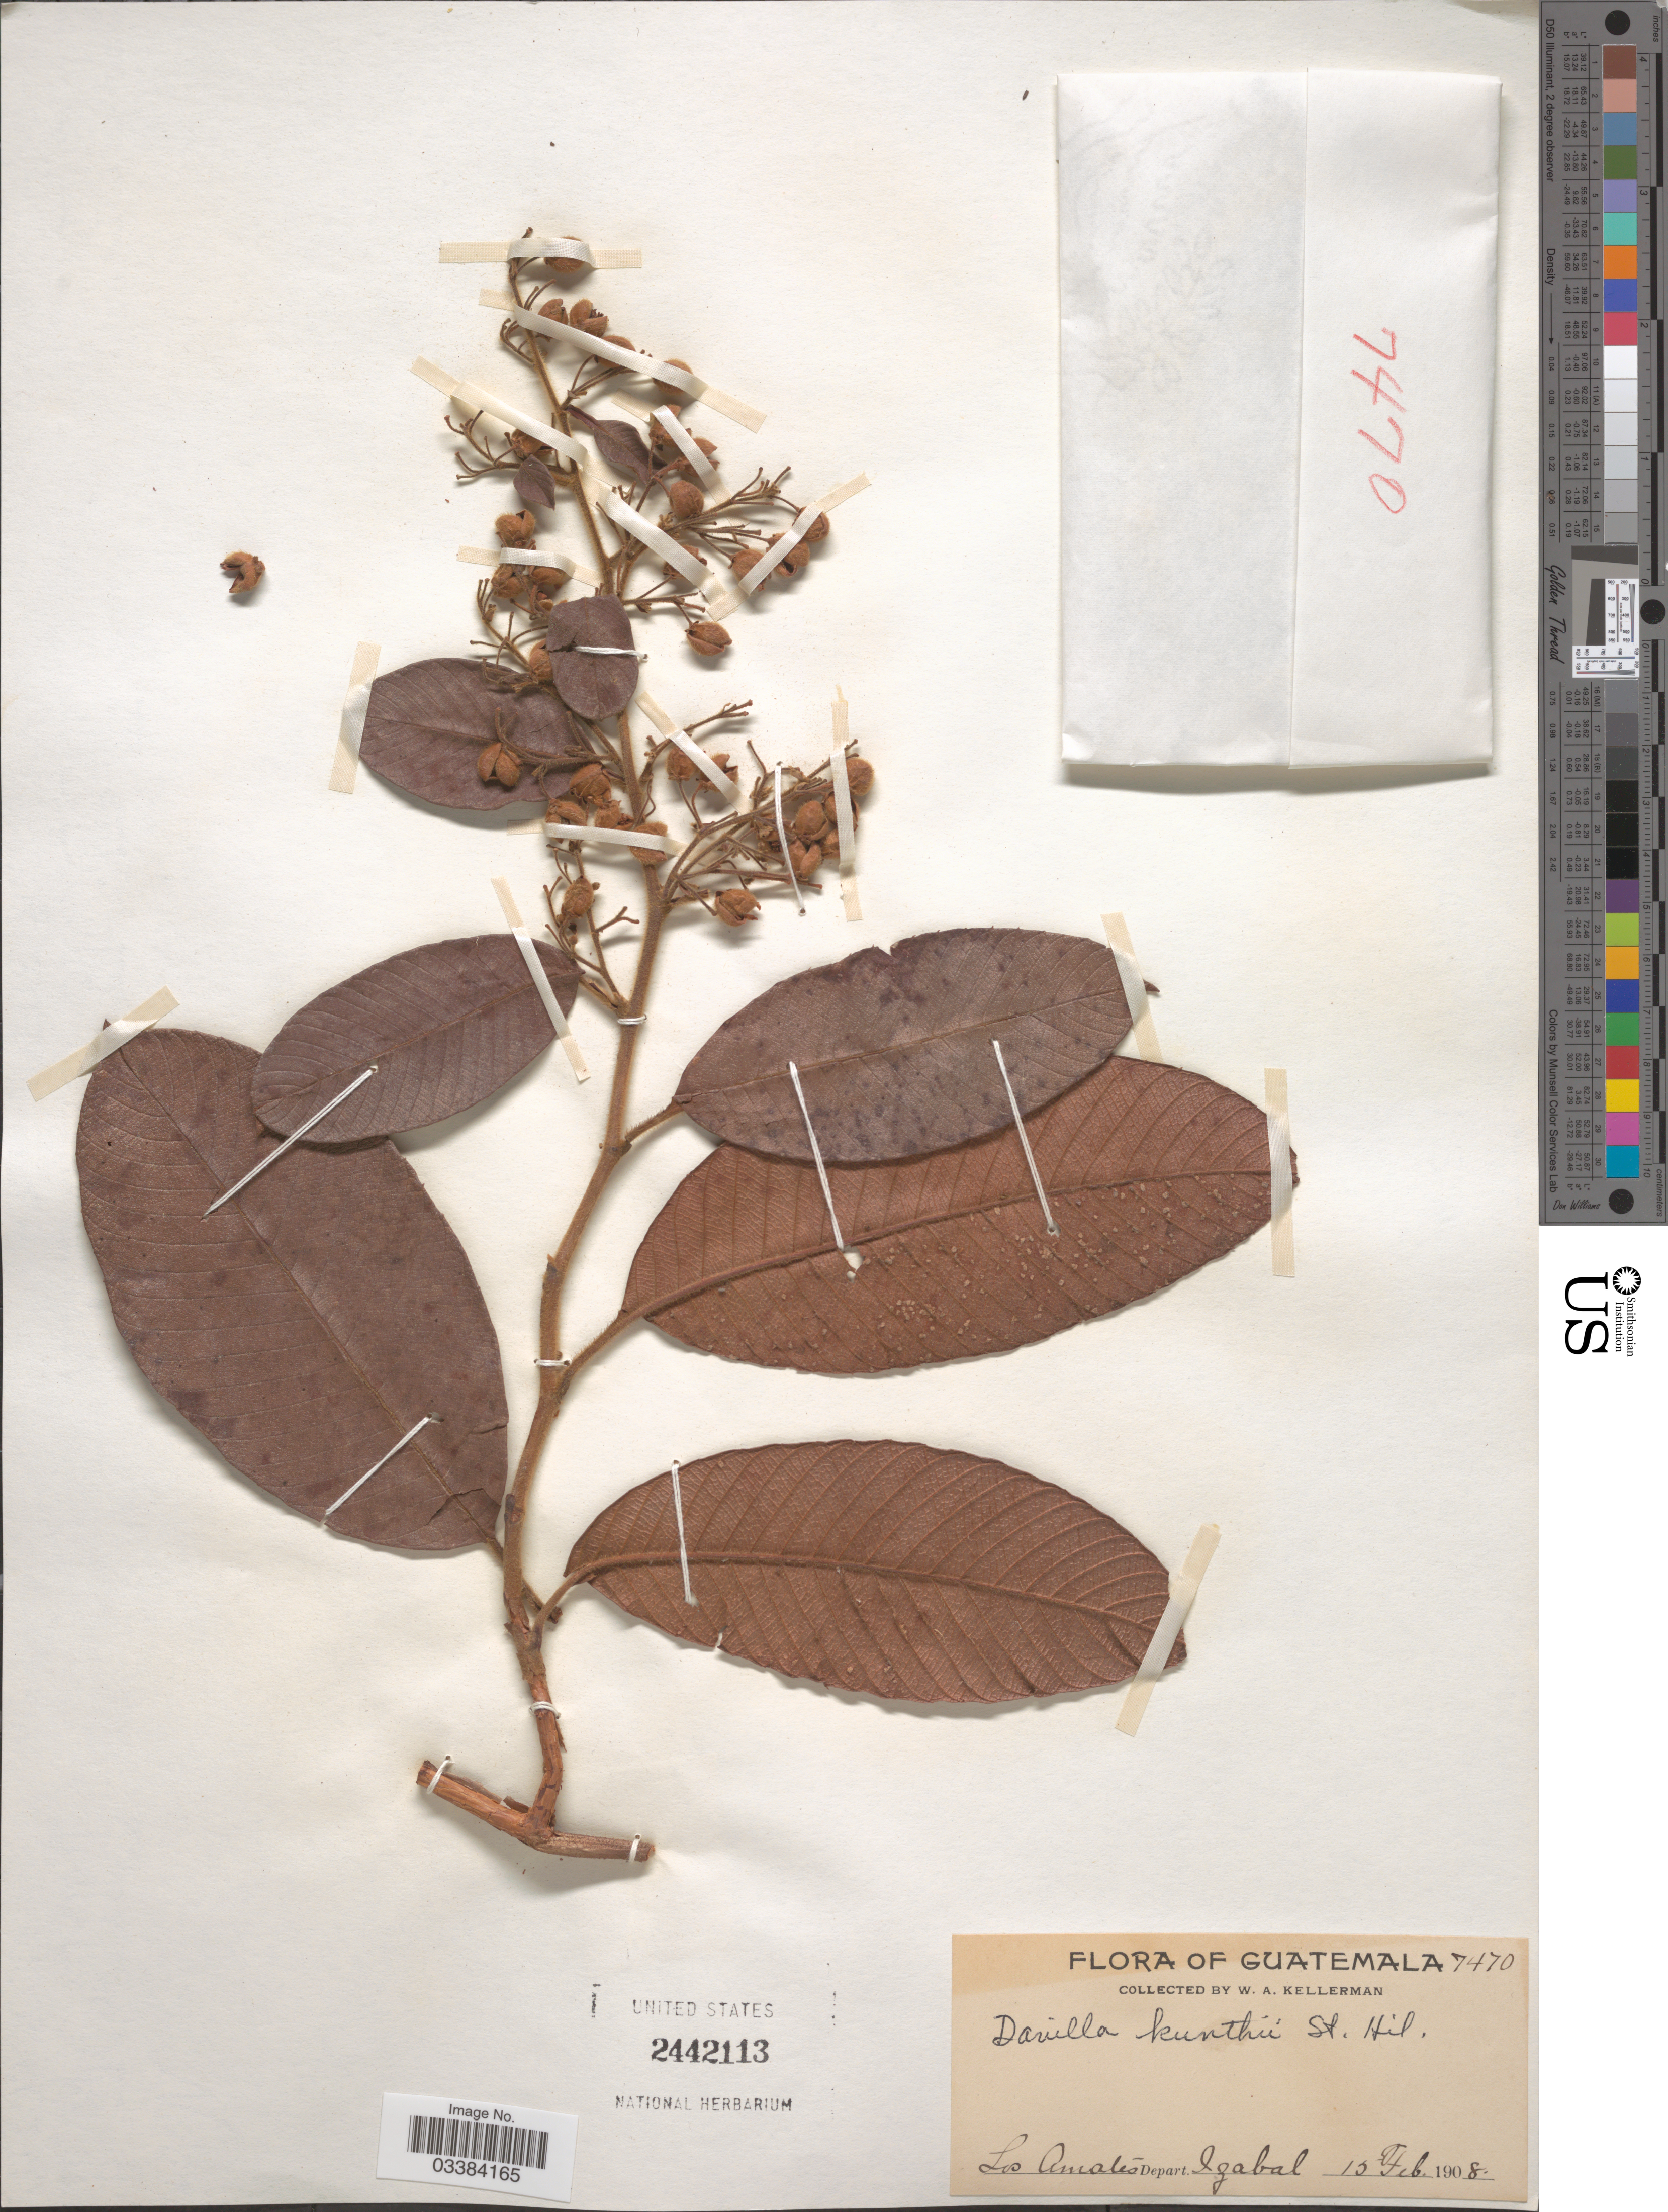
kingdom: Plantae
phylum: Tracheophyta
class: Magnoliopsida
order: Dilleniales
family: Dilleniaceae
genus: Davilla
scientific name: Davilla kunthii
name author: A. St.-Hil.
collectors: W. Kellerman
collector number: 7470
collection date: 1908-02-15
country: Guatemala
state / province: Izabal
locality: Los Amates. Depart. Izabal.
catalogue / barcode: US 2442113